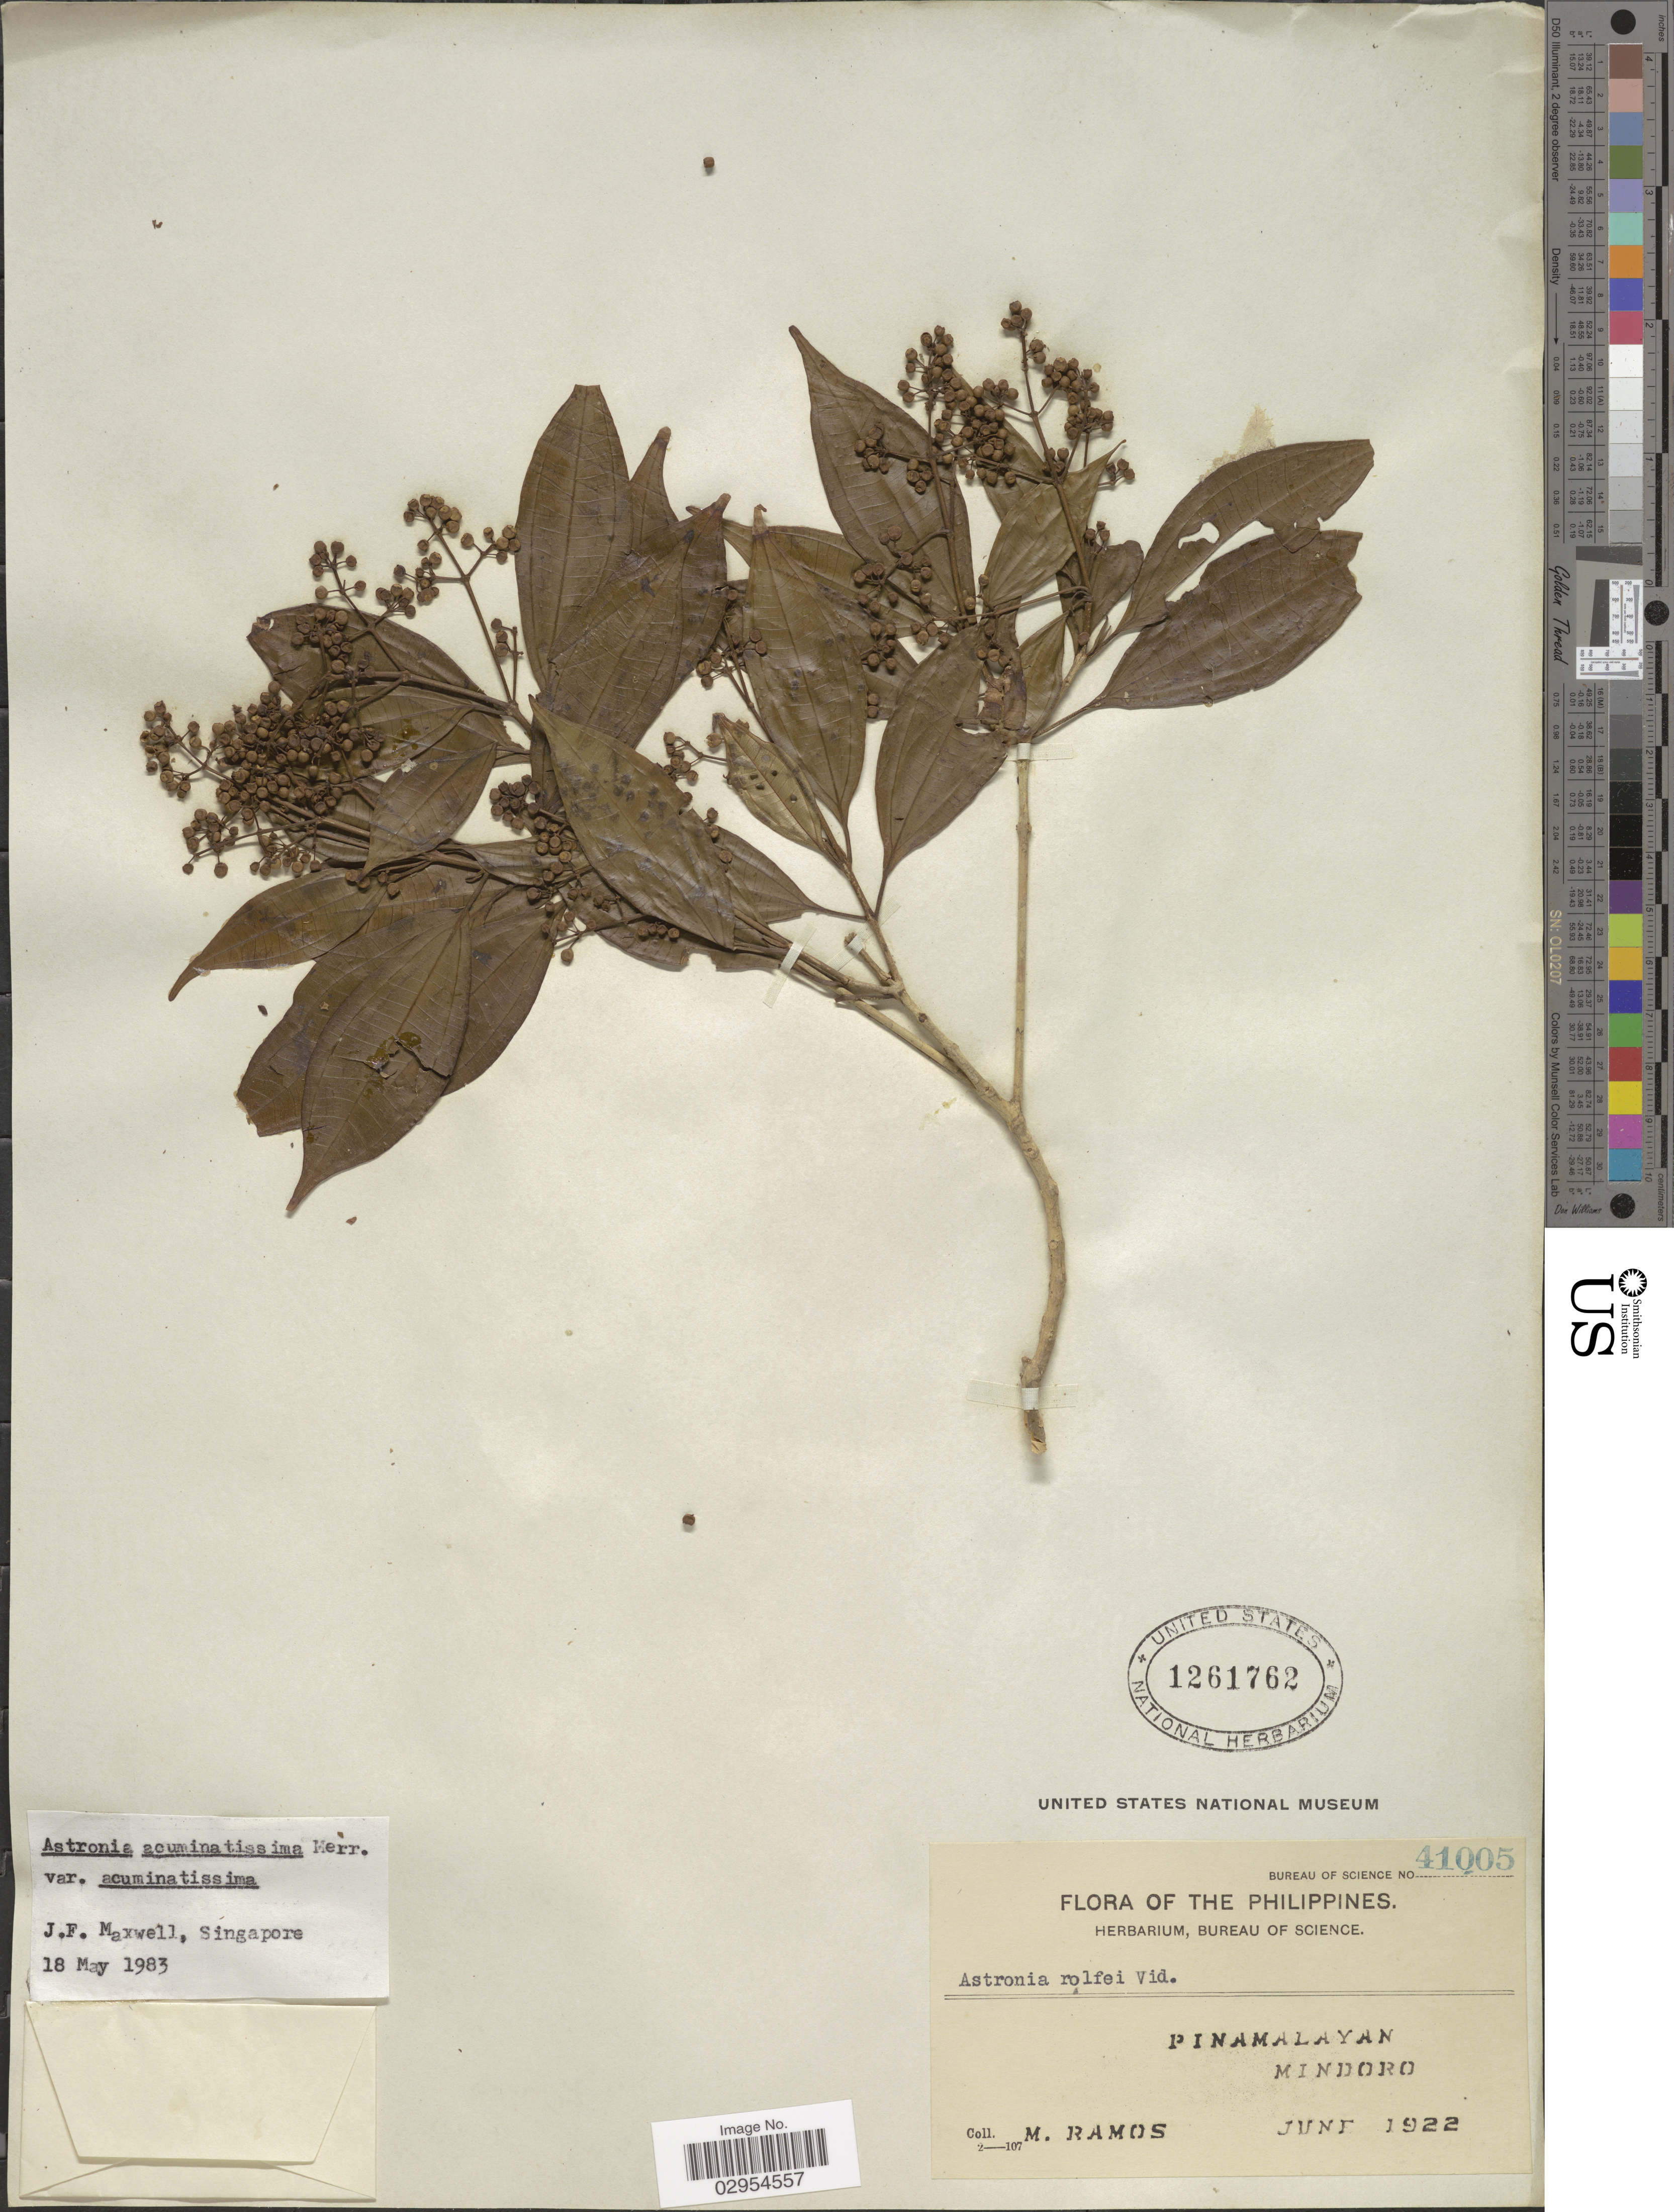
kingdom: Plantae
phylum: Tracheophyta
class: Magnoliopsida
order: Myrtales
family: Melastomataceae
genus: Astronia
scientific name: Astronia acuminatissima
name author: Merr.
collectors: M. Ramos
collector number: Bureau of Science 41005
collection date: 1922-06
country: Philippines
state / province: Mimaropa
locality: Pinamalayan. Mindoro.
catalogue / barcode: US 1261762